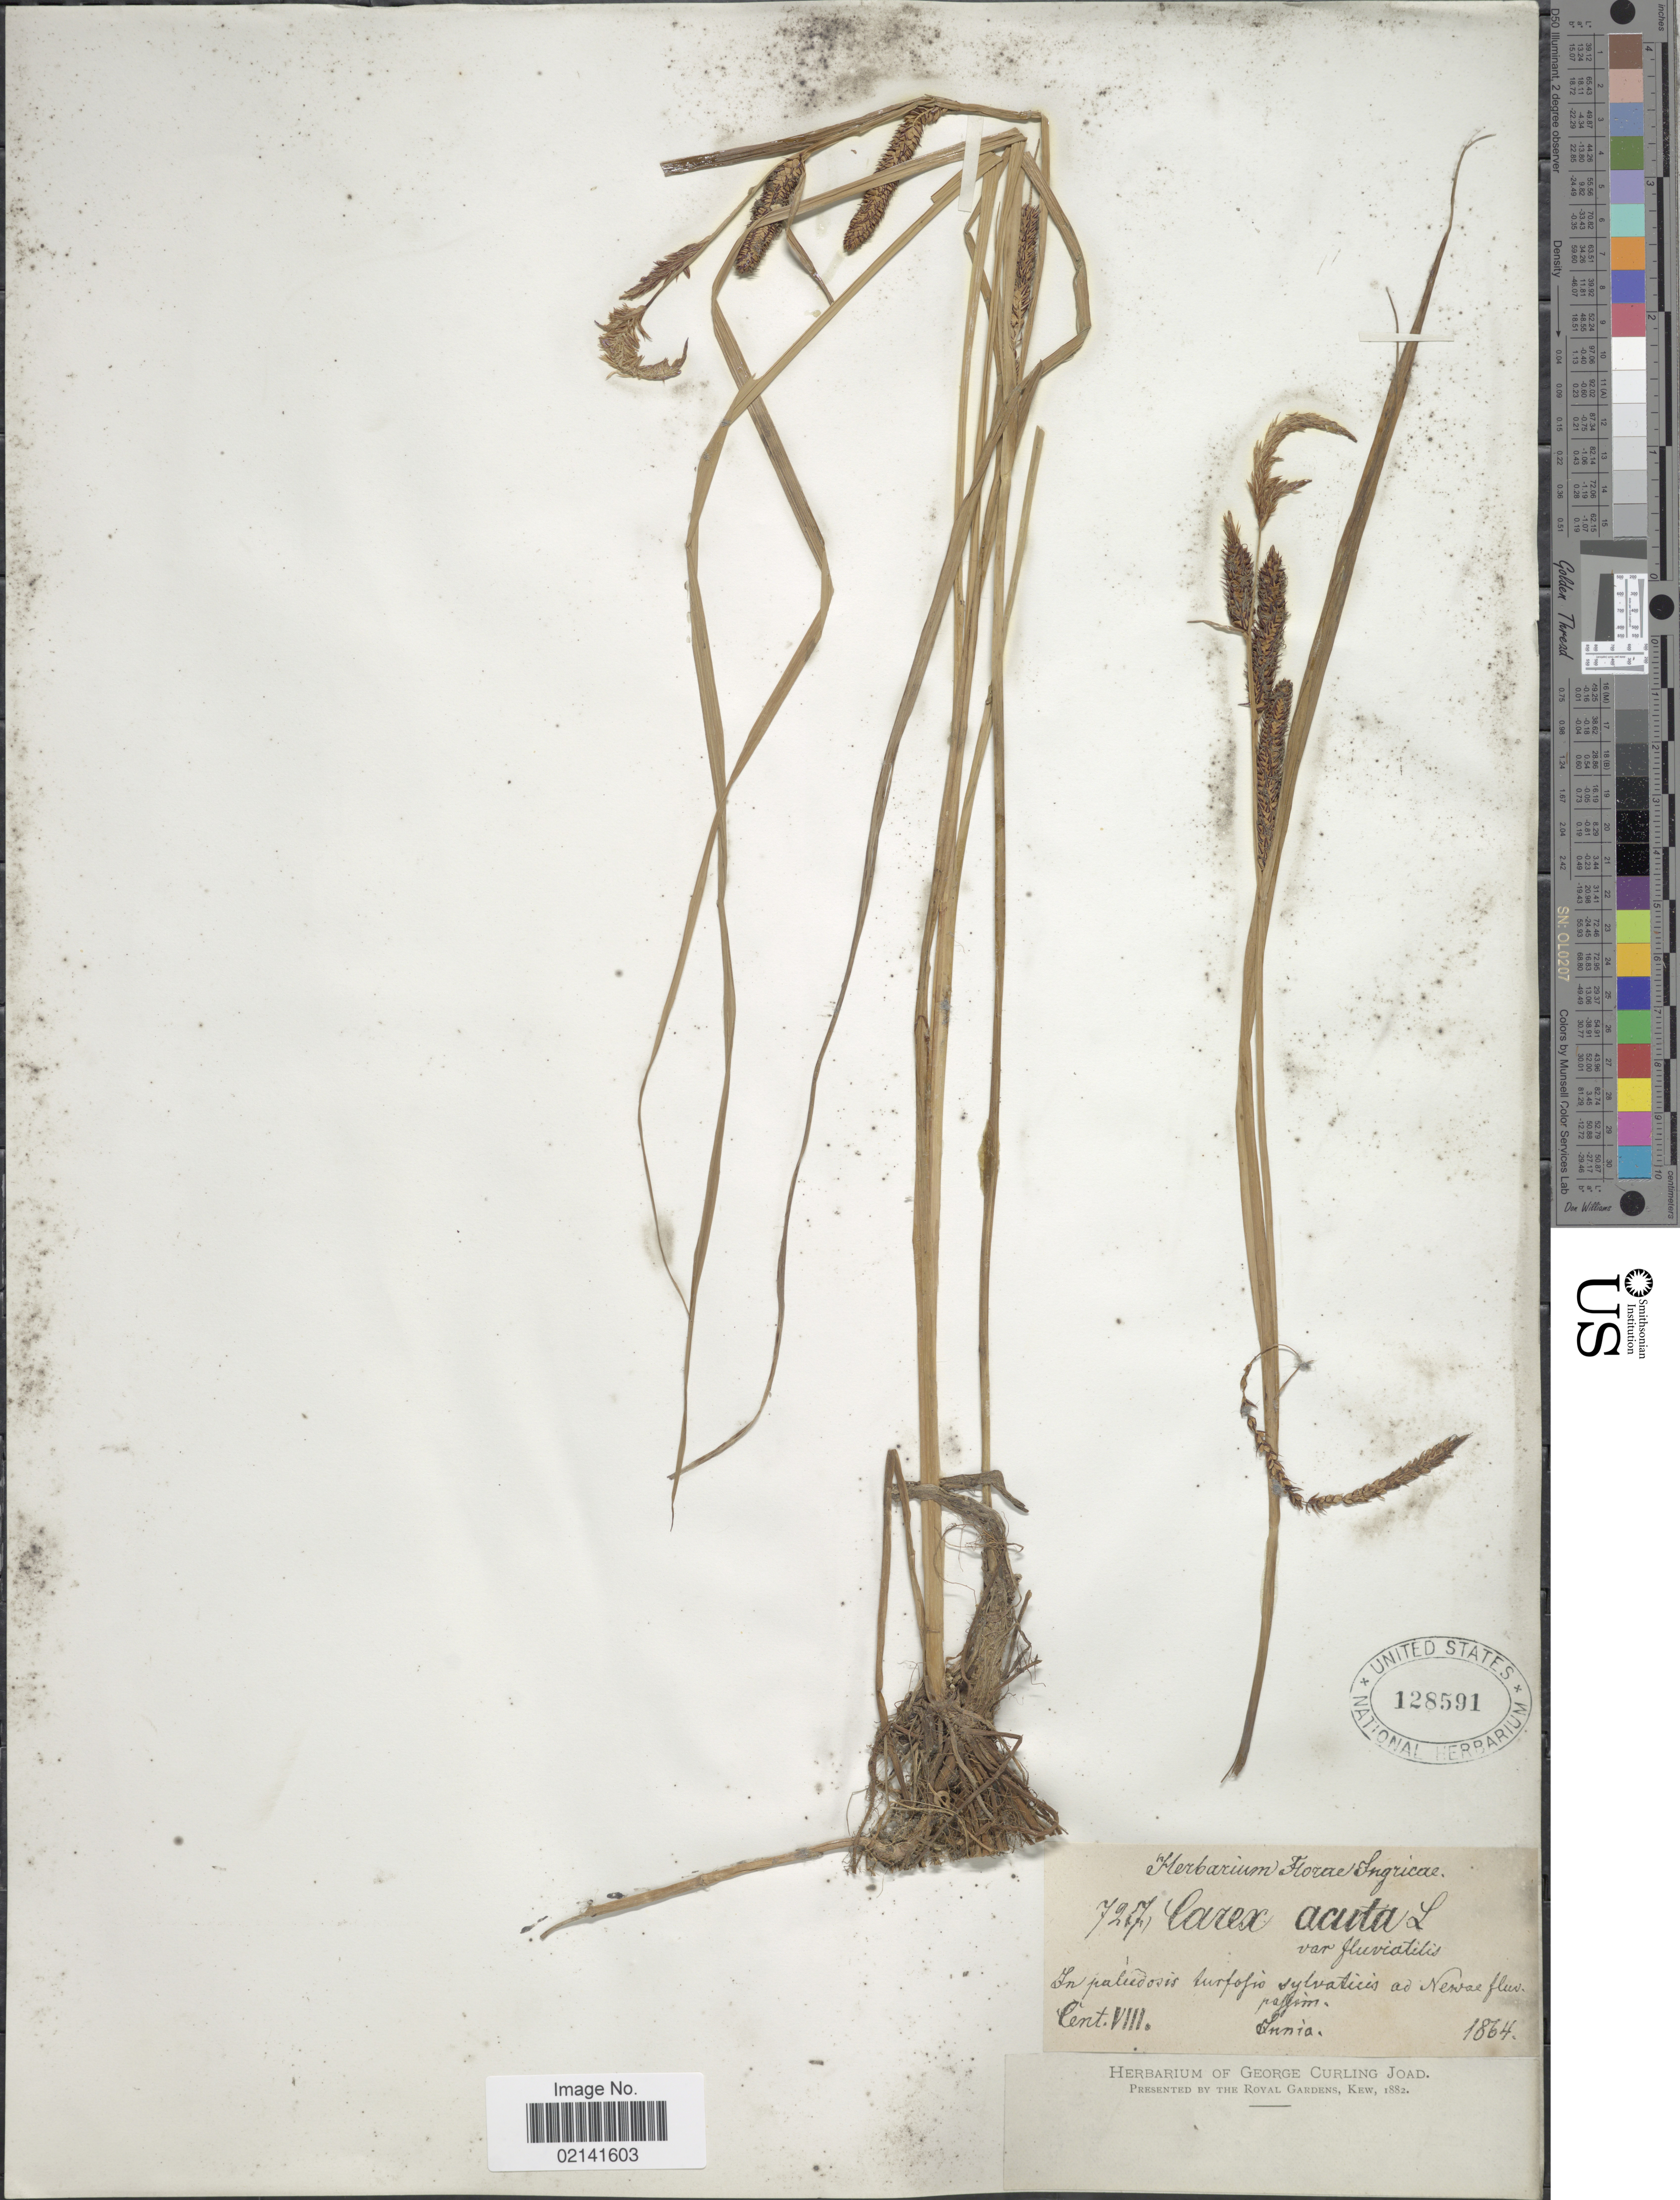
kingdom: Plantae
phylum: Tracheophyta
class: Liliopsida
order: Poales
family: Cyperaceae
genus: Carex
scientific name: Carex acuta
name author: L.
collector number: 727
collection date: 1864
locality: Ingicae, In paliedosis turfofio sylvaticis ad Newae fluv [interpreted]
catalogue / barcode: US 128591